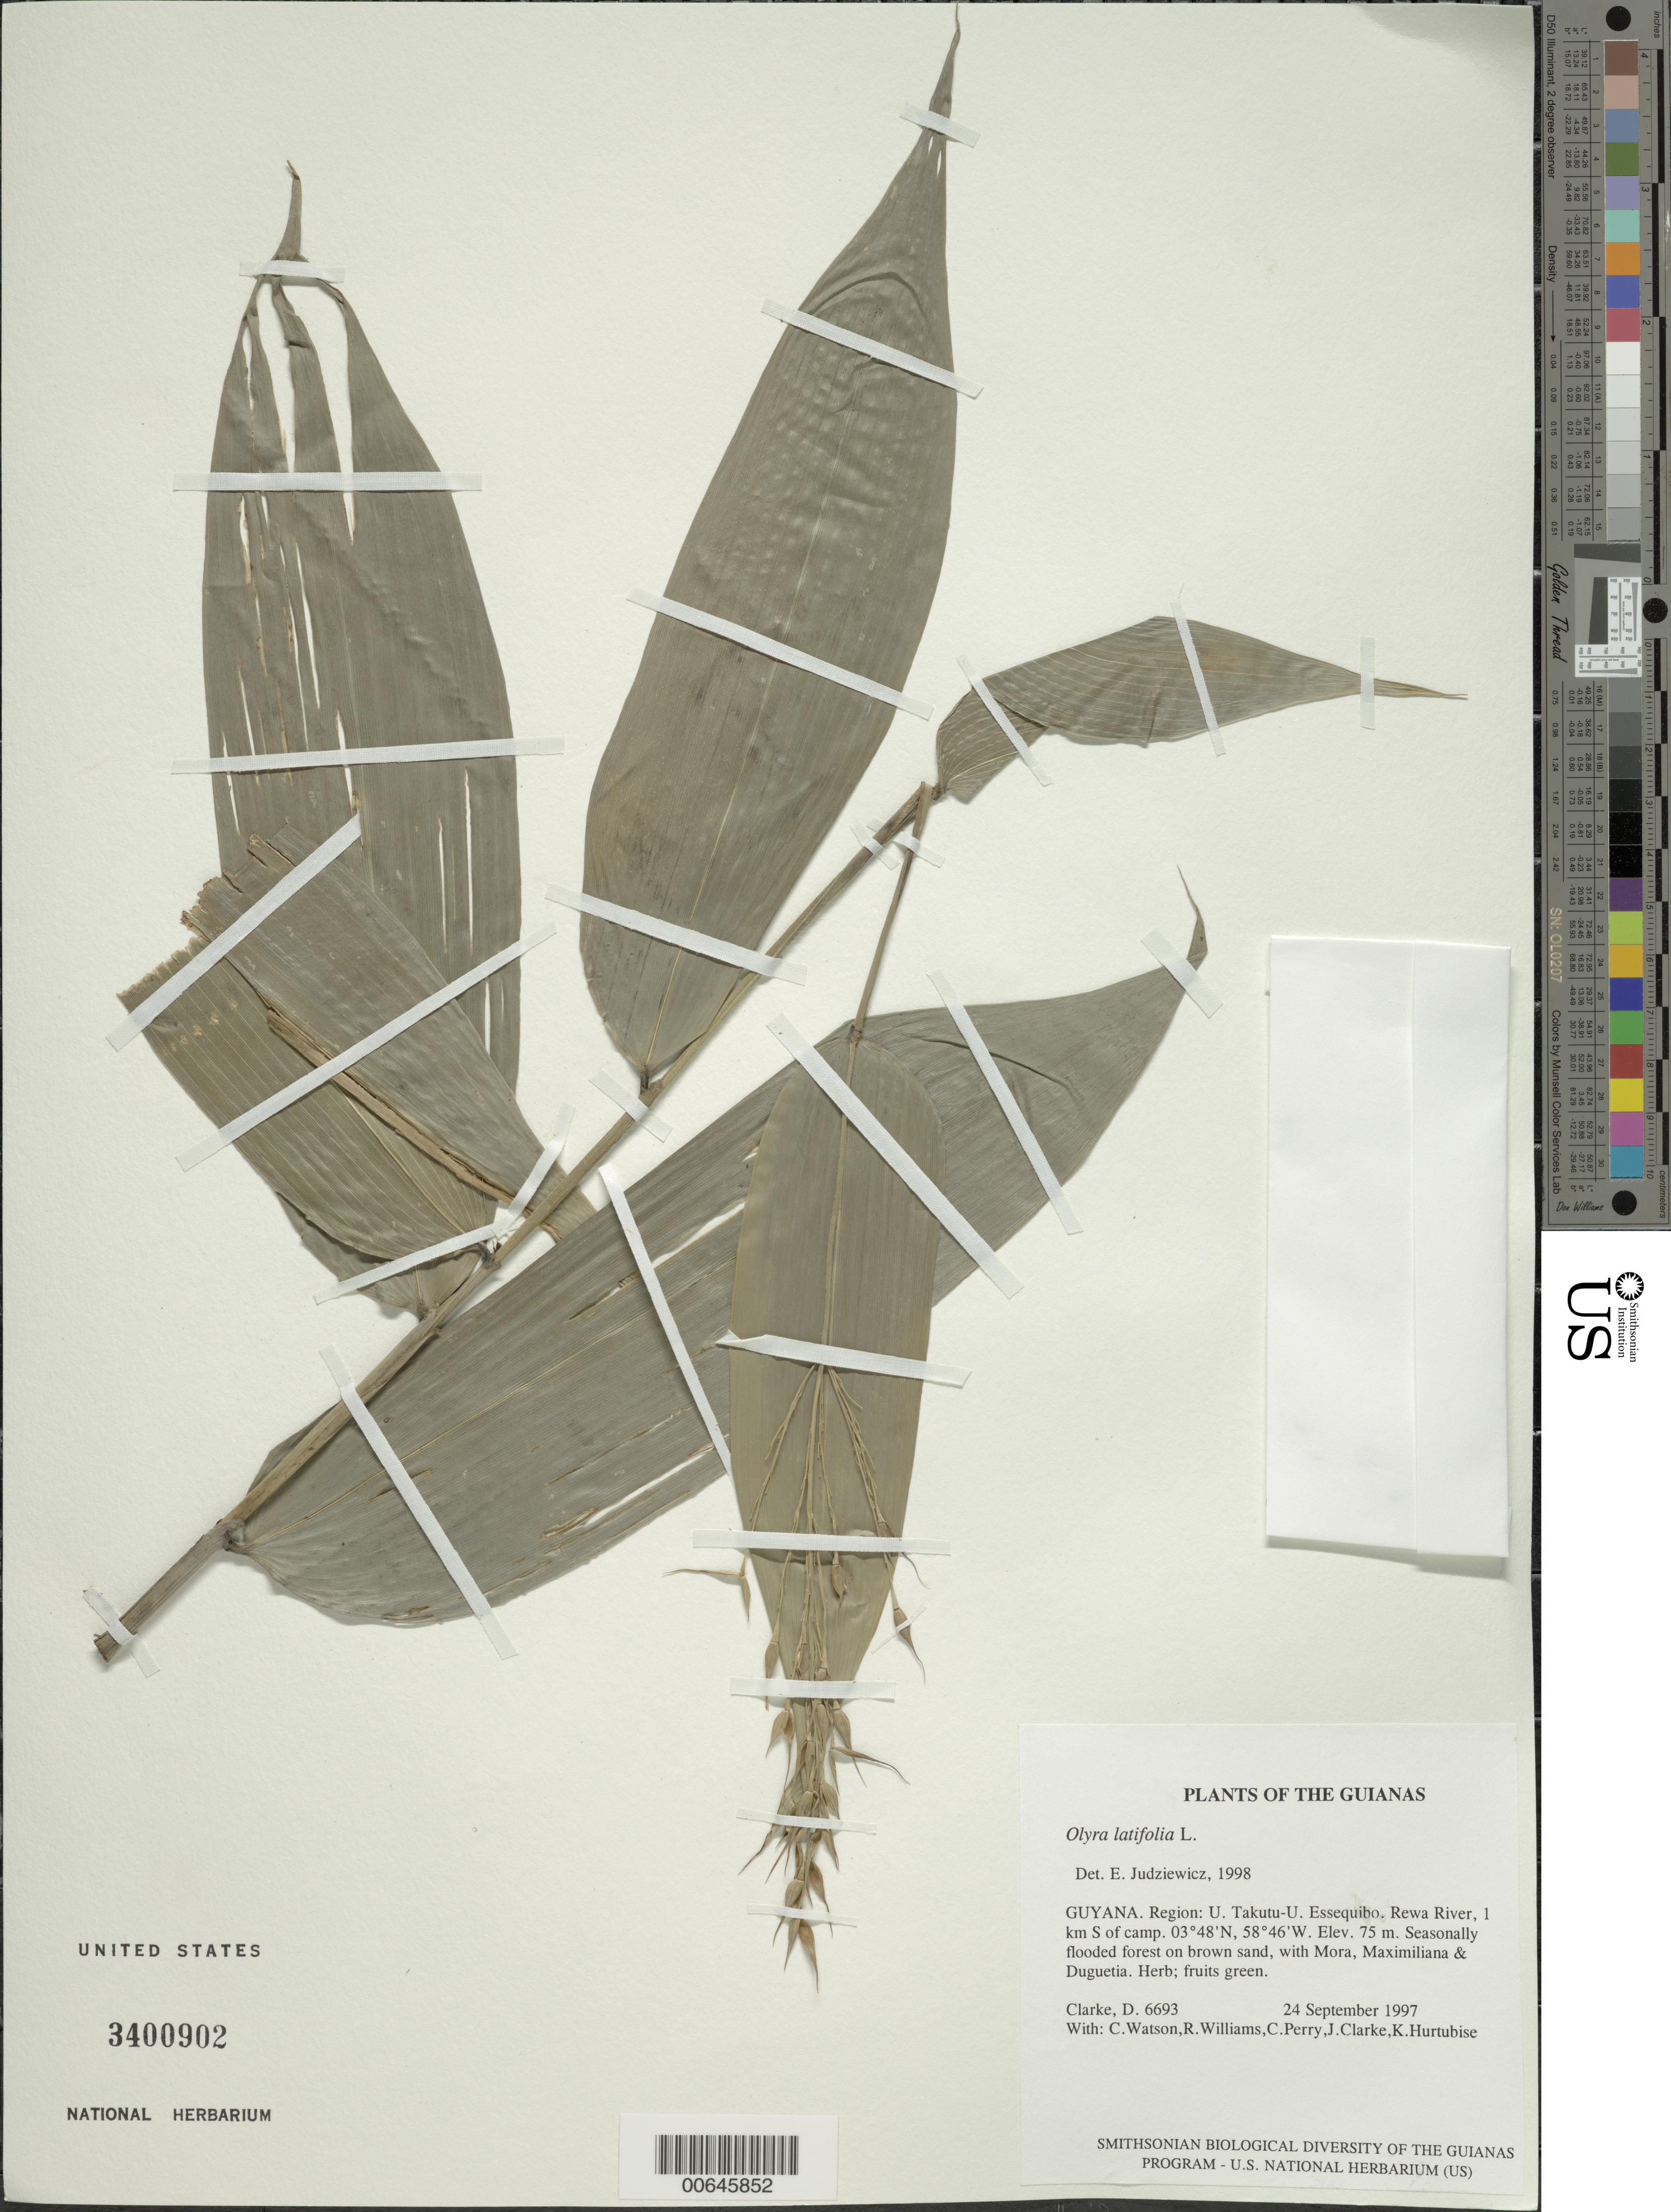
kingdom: Plantae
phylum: Tracheophyta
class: Liliopsida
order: Poales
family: Poaceae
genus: Olyra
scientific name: Olyra latifolia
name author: L.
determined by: Judziewicz, E. J.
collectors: H. D. Clarke, C. Watson, R. Williams, C. Perry, J. Clarke & K. Hurtubise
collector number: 6693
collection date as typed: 24 September 1997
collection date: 1997-09-24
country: Guyana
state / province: U. Takutu-U. Essequibo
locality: Rewa River, 1 km S of camp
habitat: Seasonally flooded forest on brown sand, with Mora, Maximiliana & Duguetia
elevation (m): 75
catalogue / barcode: US 3400902